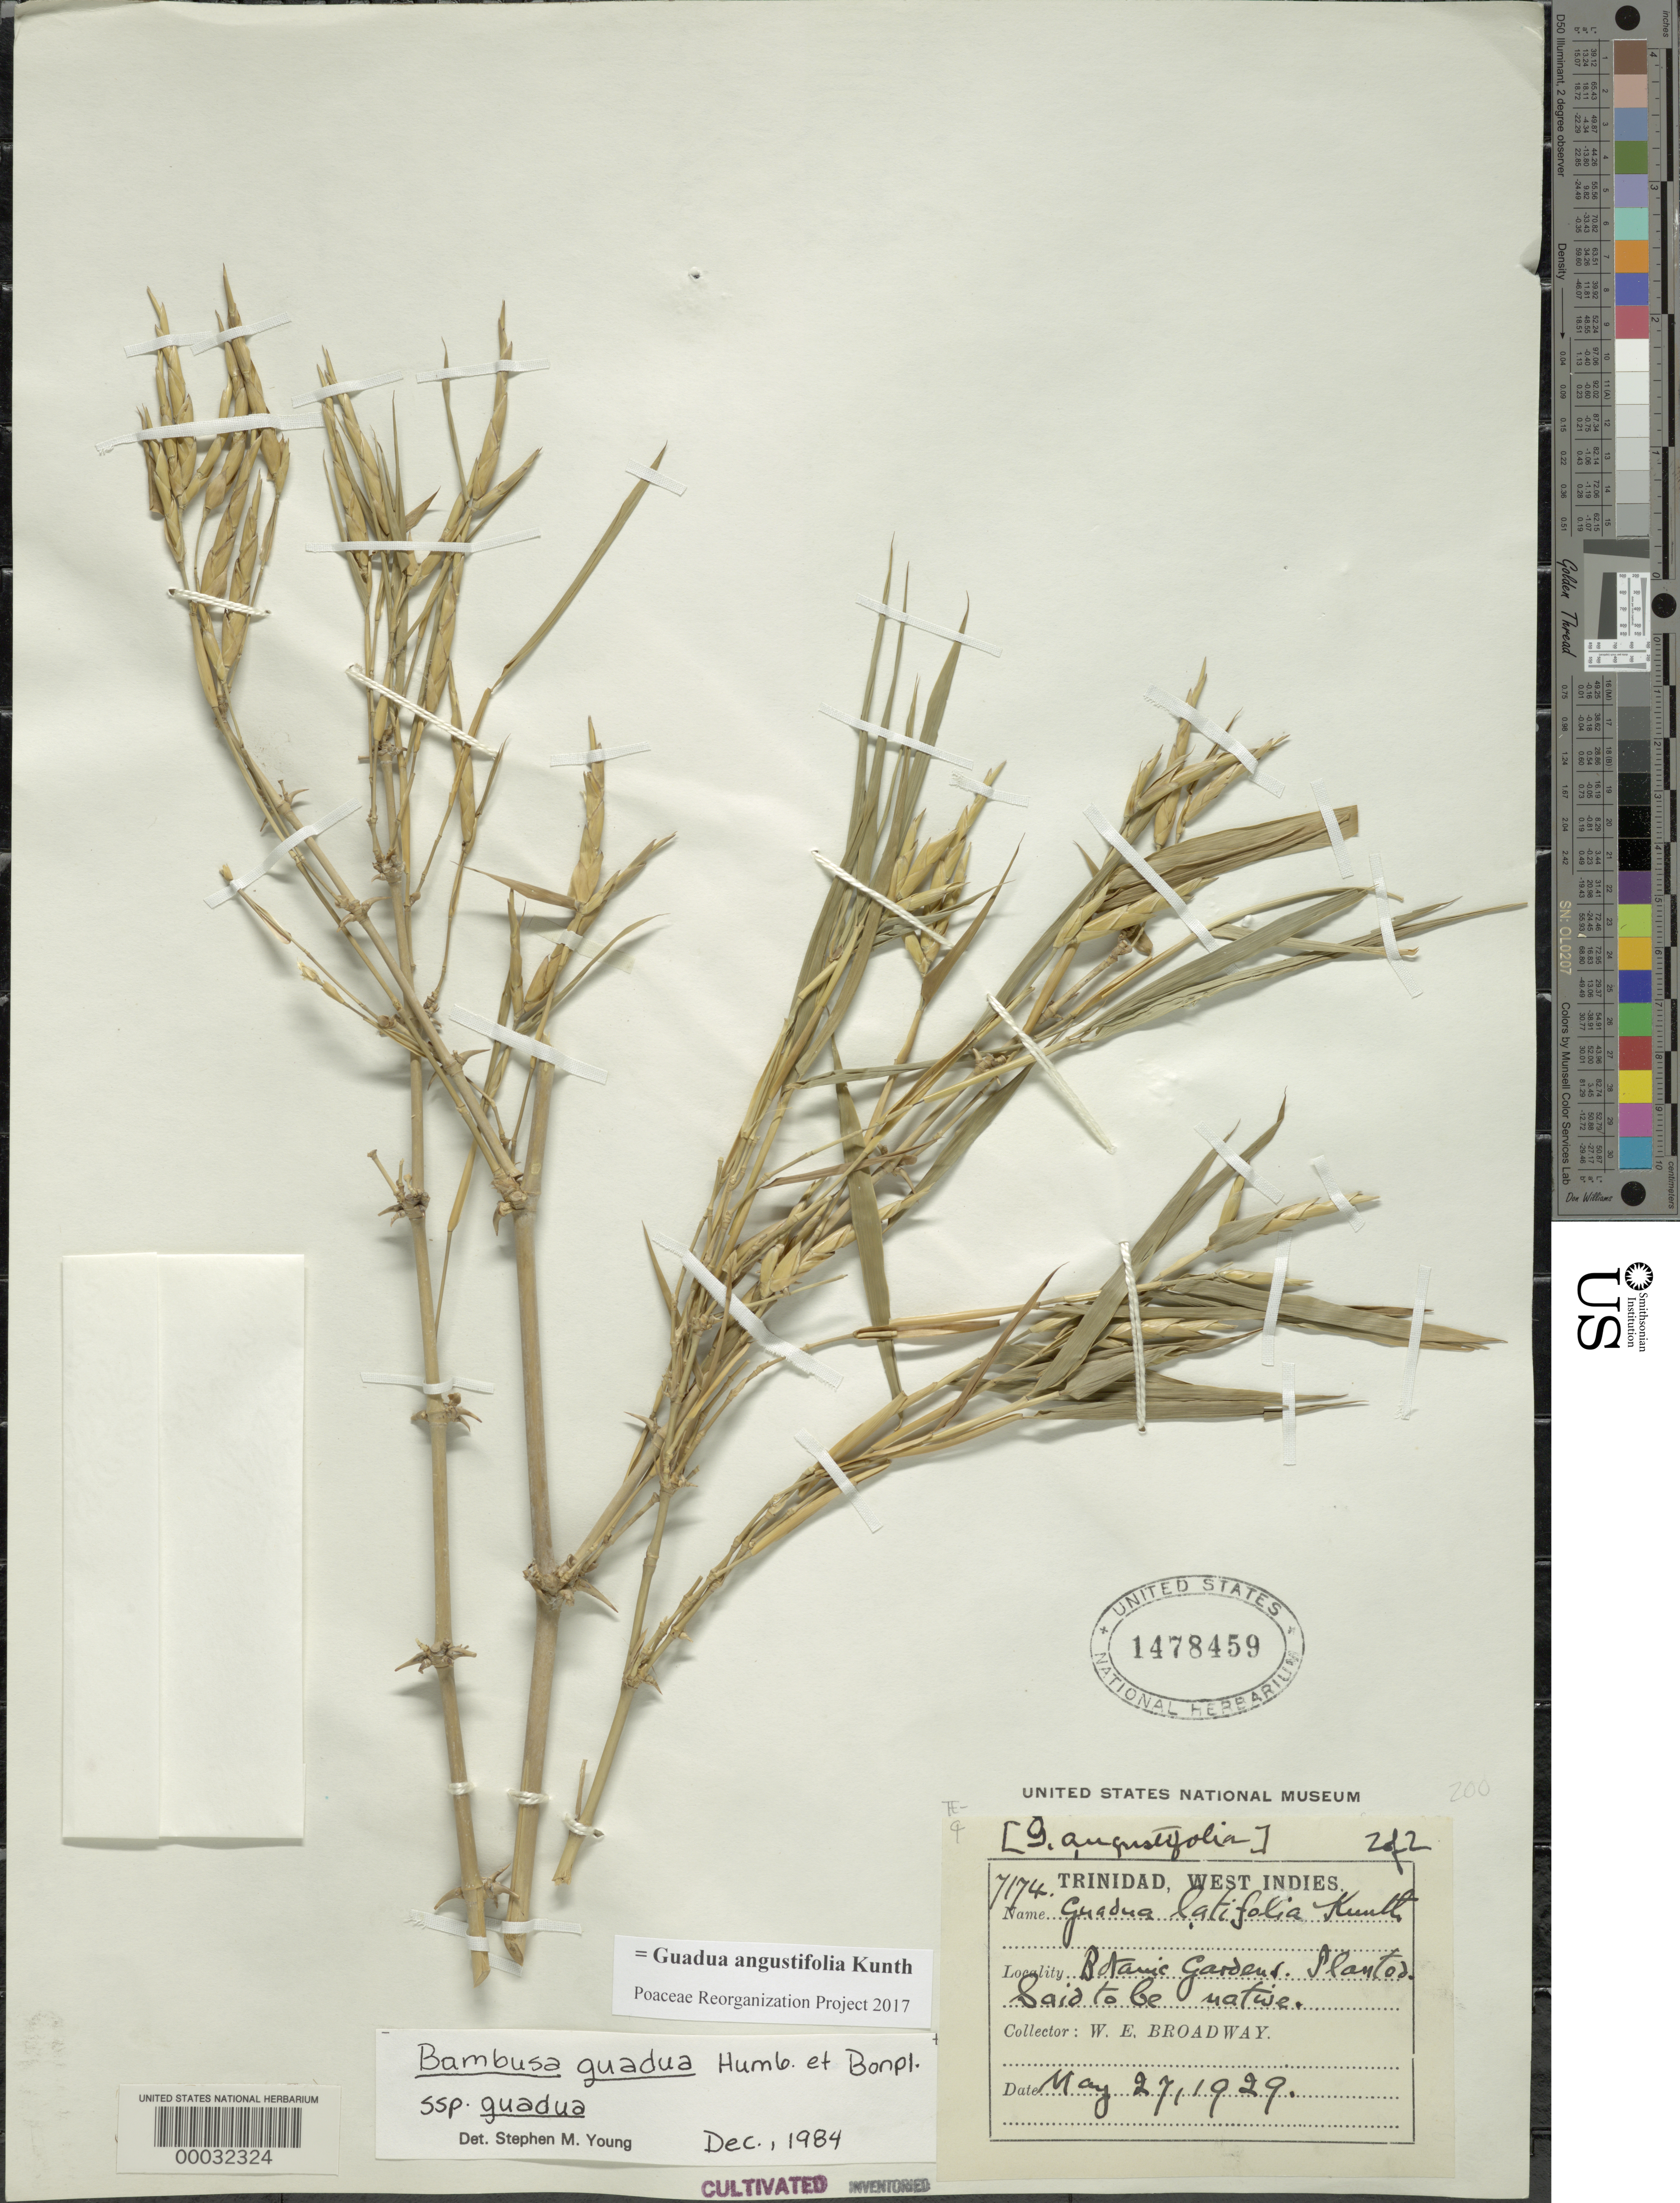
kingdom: Plantae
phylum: Tracheophyta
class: Liliopsida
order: Poales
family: Poaceae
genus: Guadua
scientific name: Guadua angustifolia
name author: Kunth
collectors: W. E. Broadway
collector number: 7174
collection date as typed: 27 May 1929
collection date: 1929-05-27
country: Trinidad and Tobago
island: Trinidad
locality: Botanic garden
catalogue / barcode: US 1478459